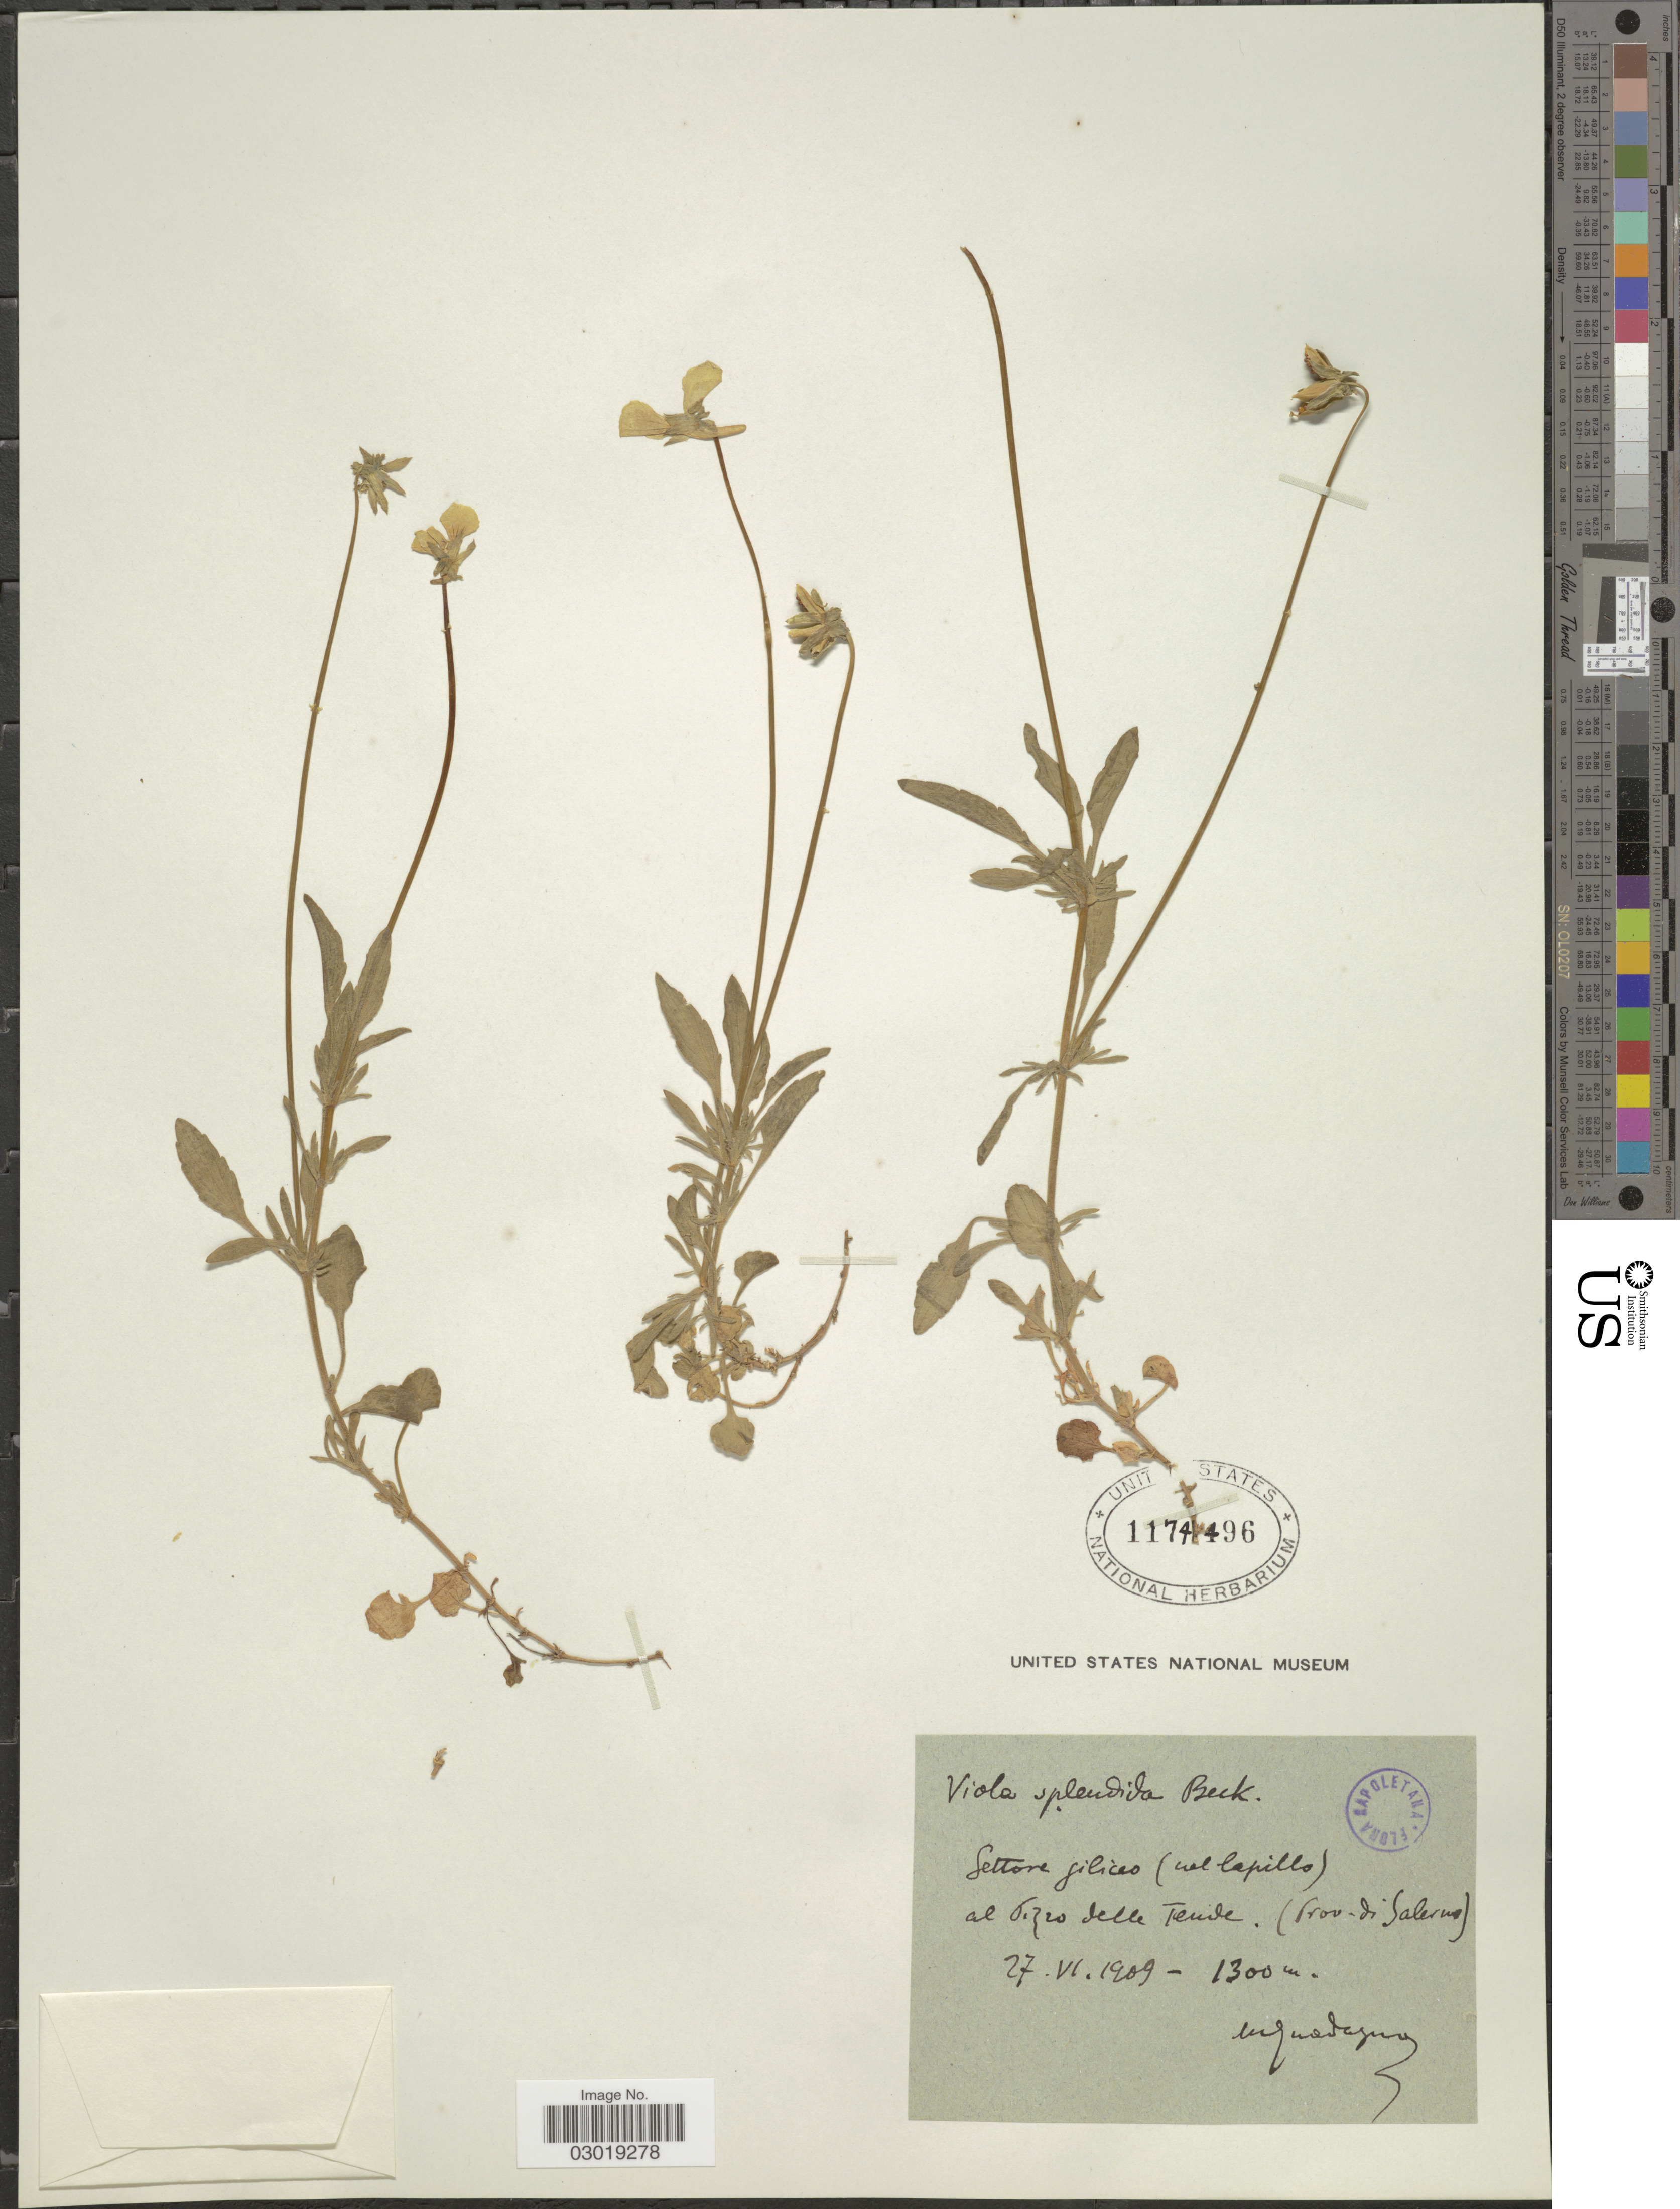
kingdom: Plantae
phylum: Tracheophyta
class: Magnoliopsida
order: Malpighiales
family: Violaceae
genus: Viola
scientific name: Viola splendida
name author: W. Becker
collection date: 1909-06-27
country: Italy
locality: Settore gilices (wel [interpreted] lapillo), al Pizzo delle Tende. (Prov. di Salerno).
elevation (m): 1300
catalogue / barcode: US 1174496